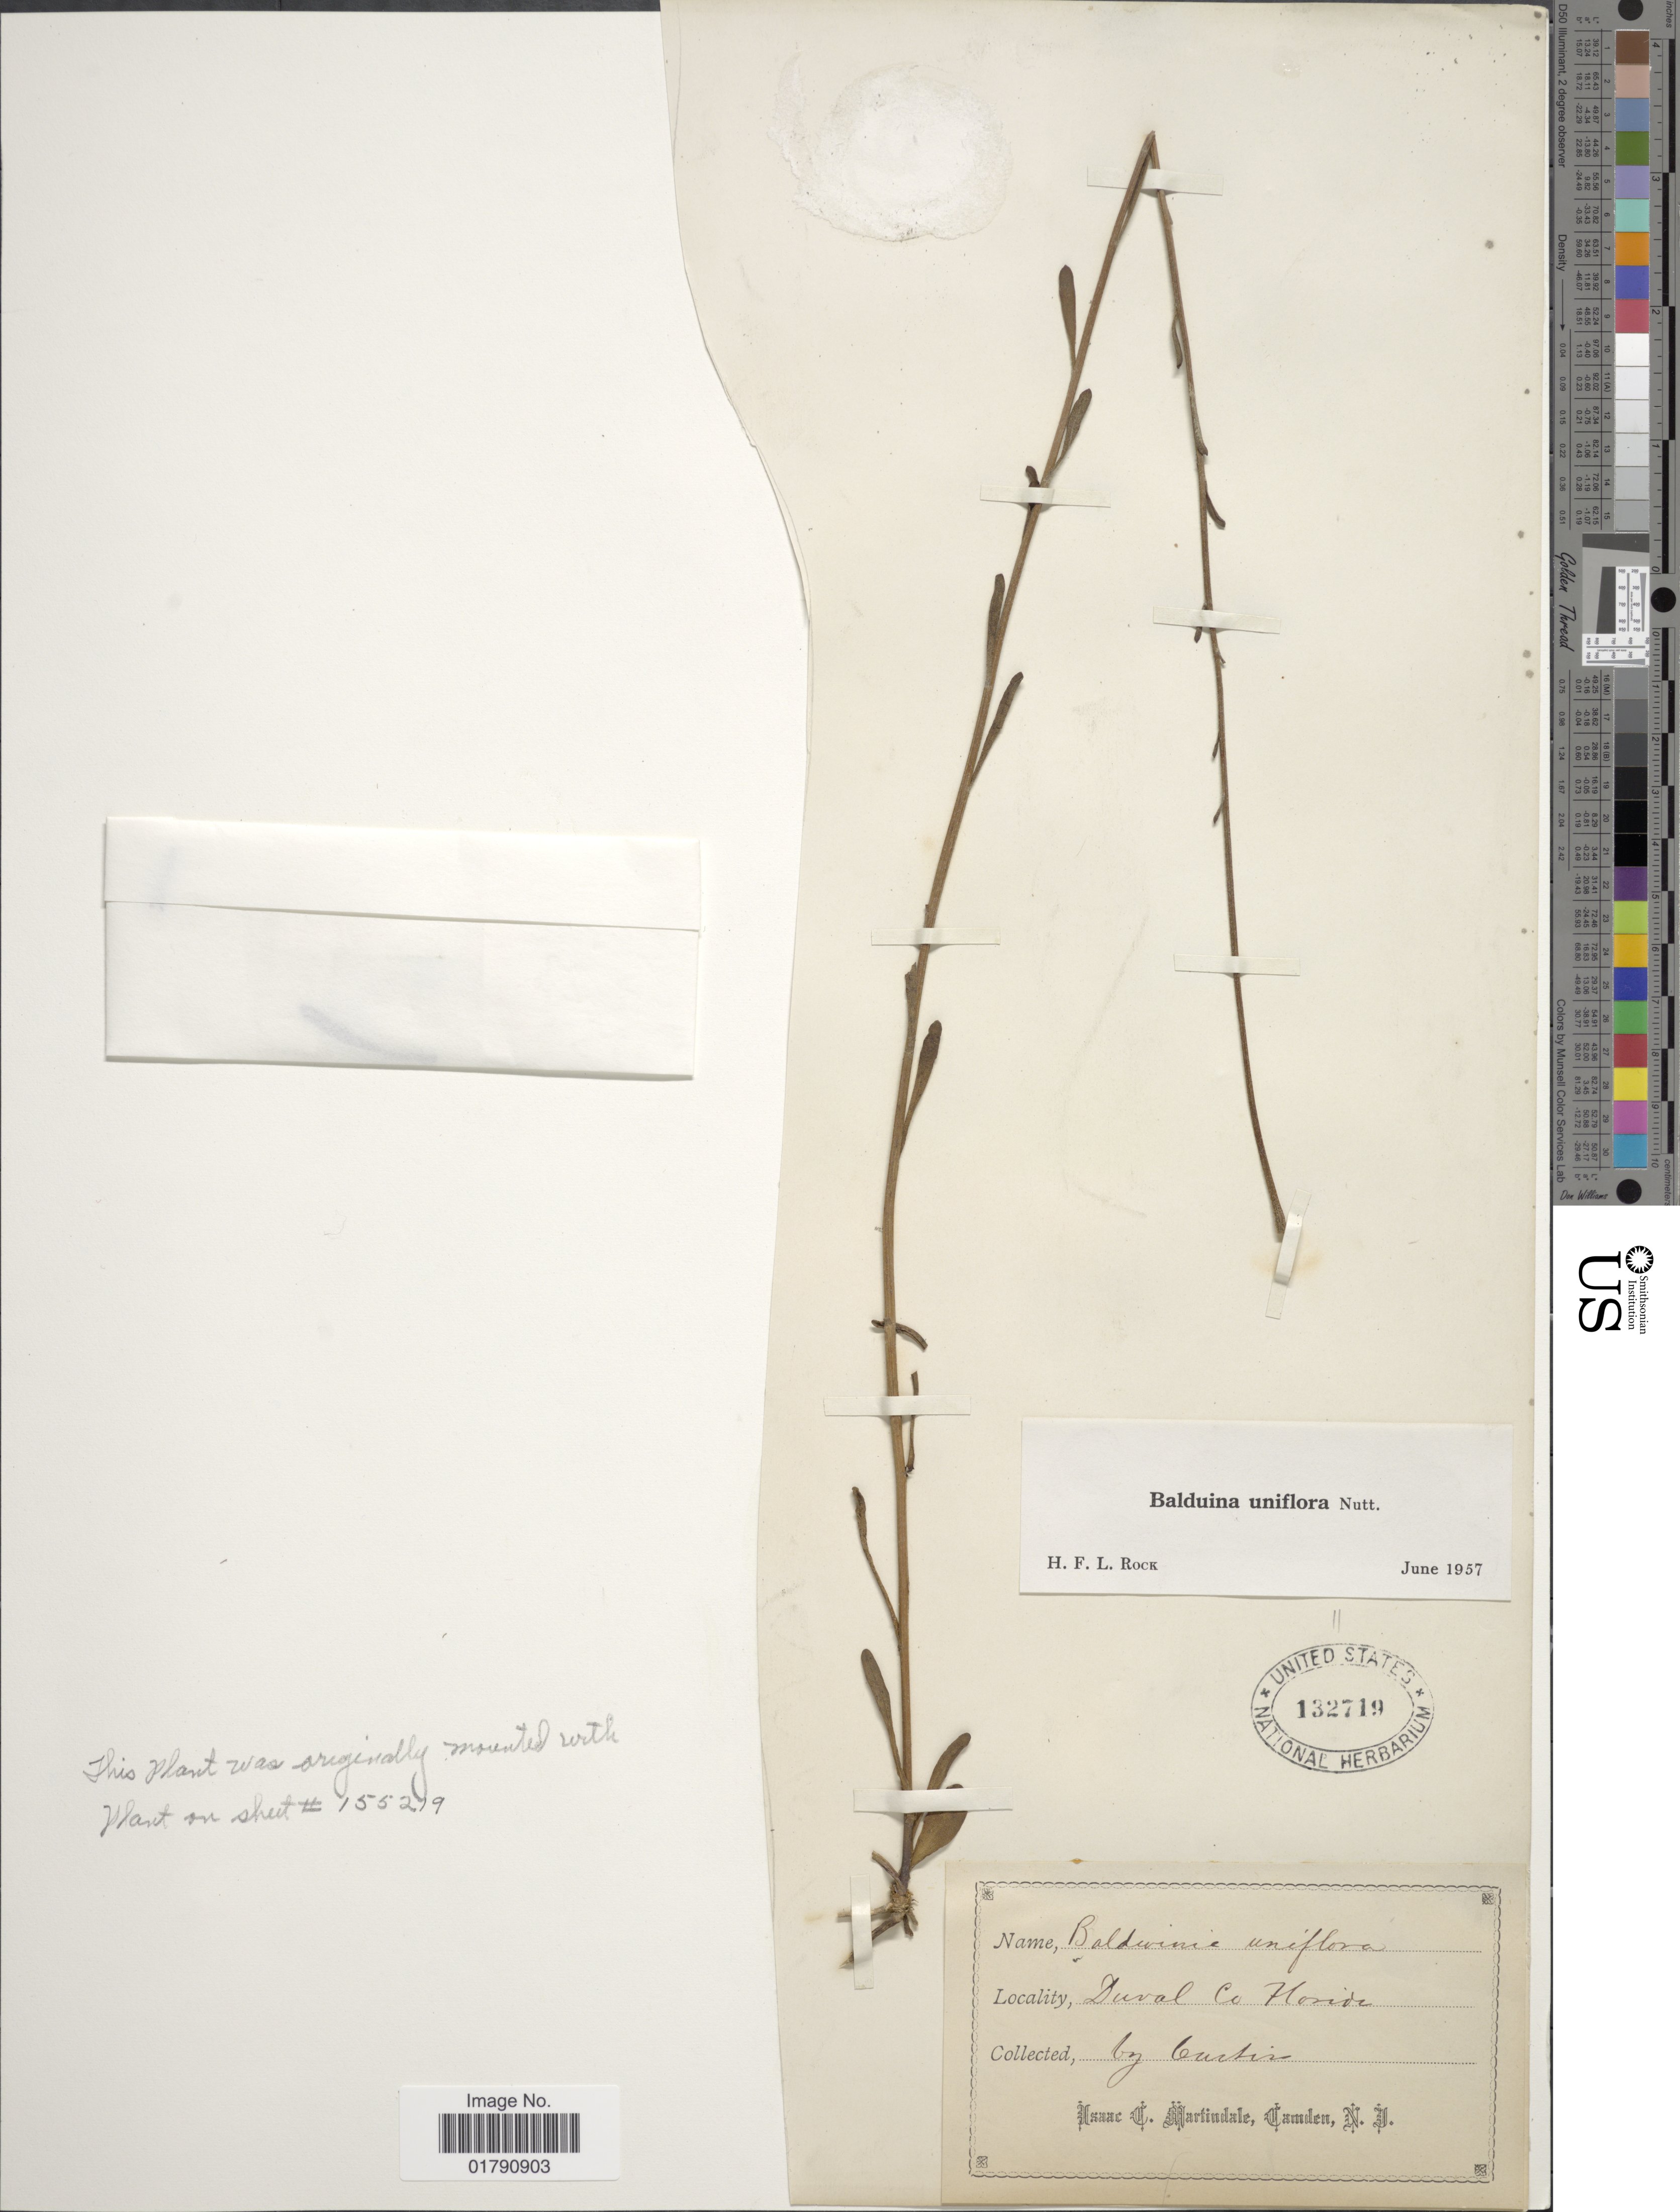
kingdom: Plantae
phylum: Tracheophyta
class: Magnoliopsida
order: Asterales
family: Asteraceae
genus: Balduina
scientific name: Balduina uniflora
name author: Nutt.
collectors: -. Curtiss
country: United States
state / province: Florida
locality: Duval Co.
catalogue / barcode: US 132719